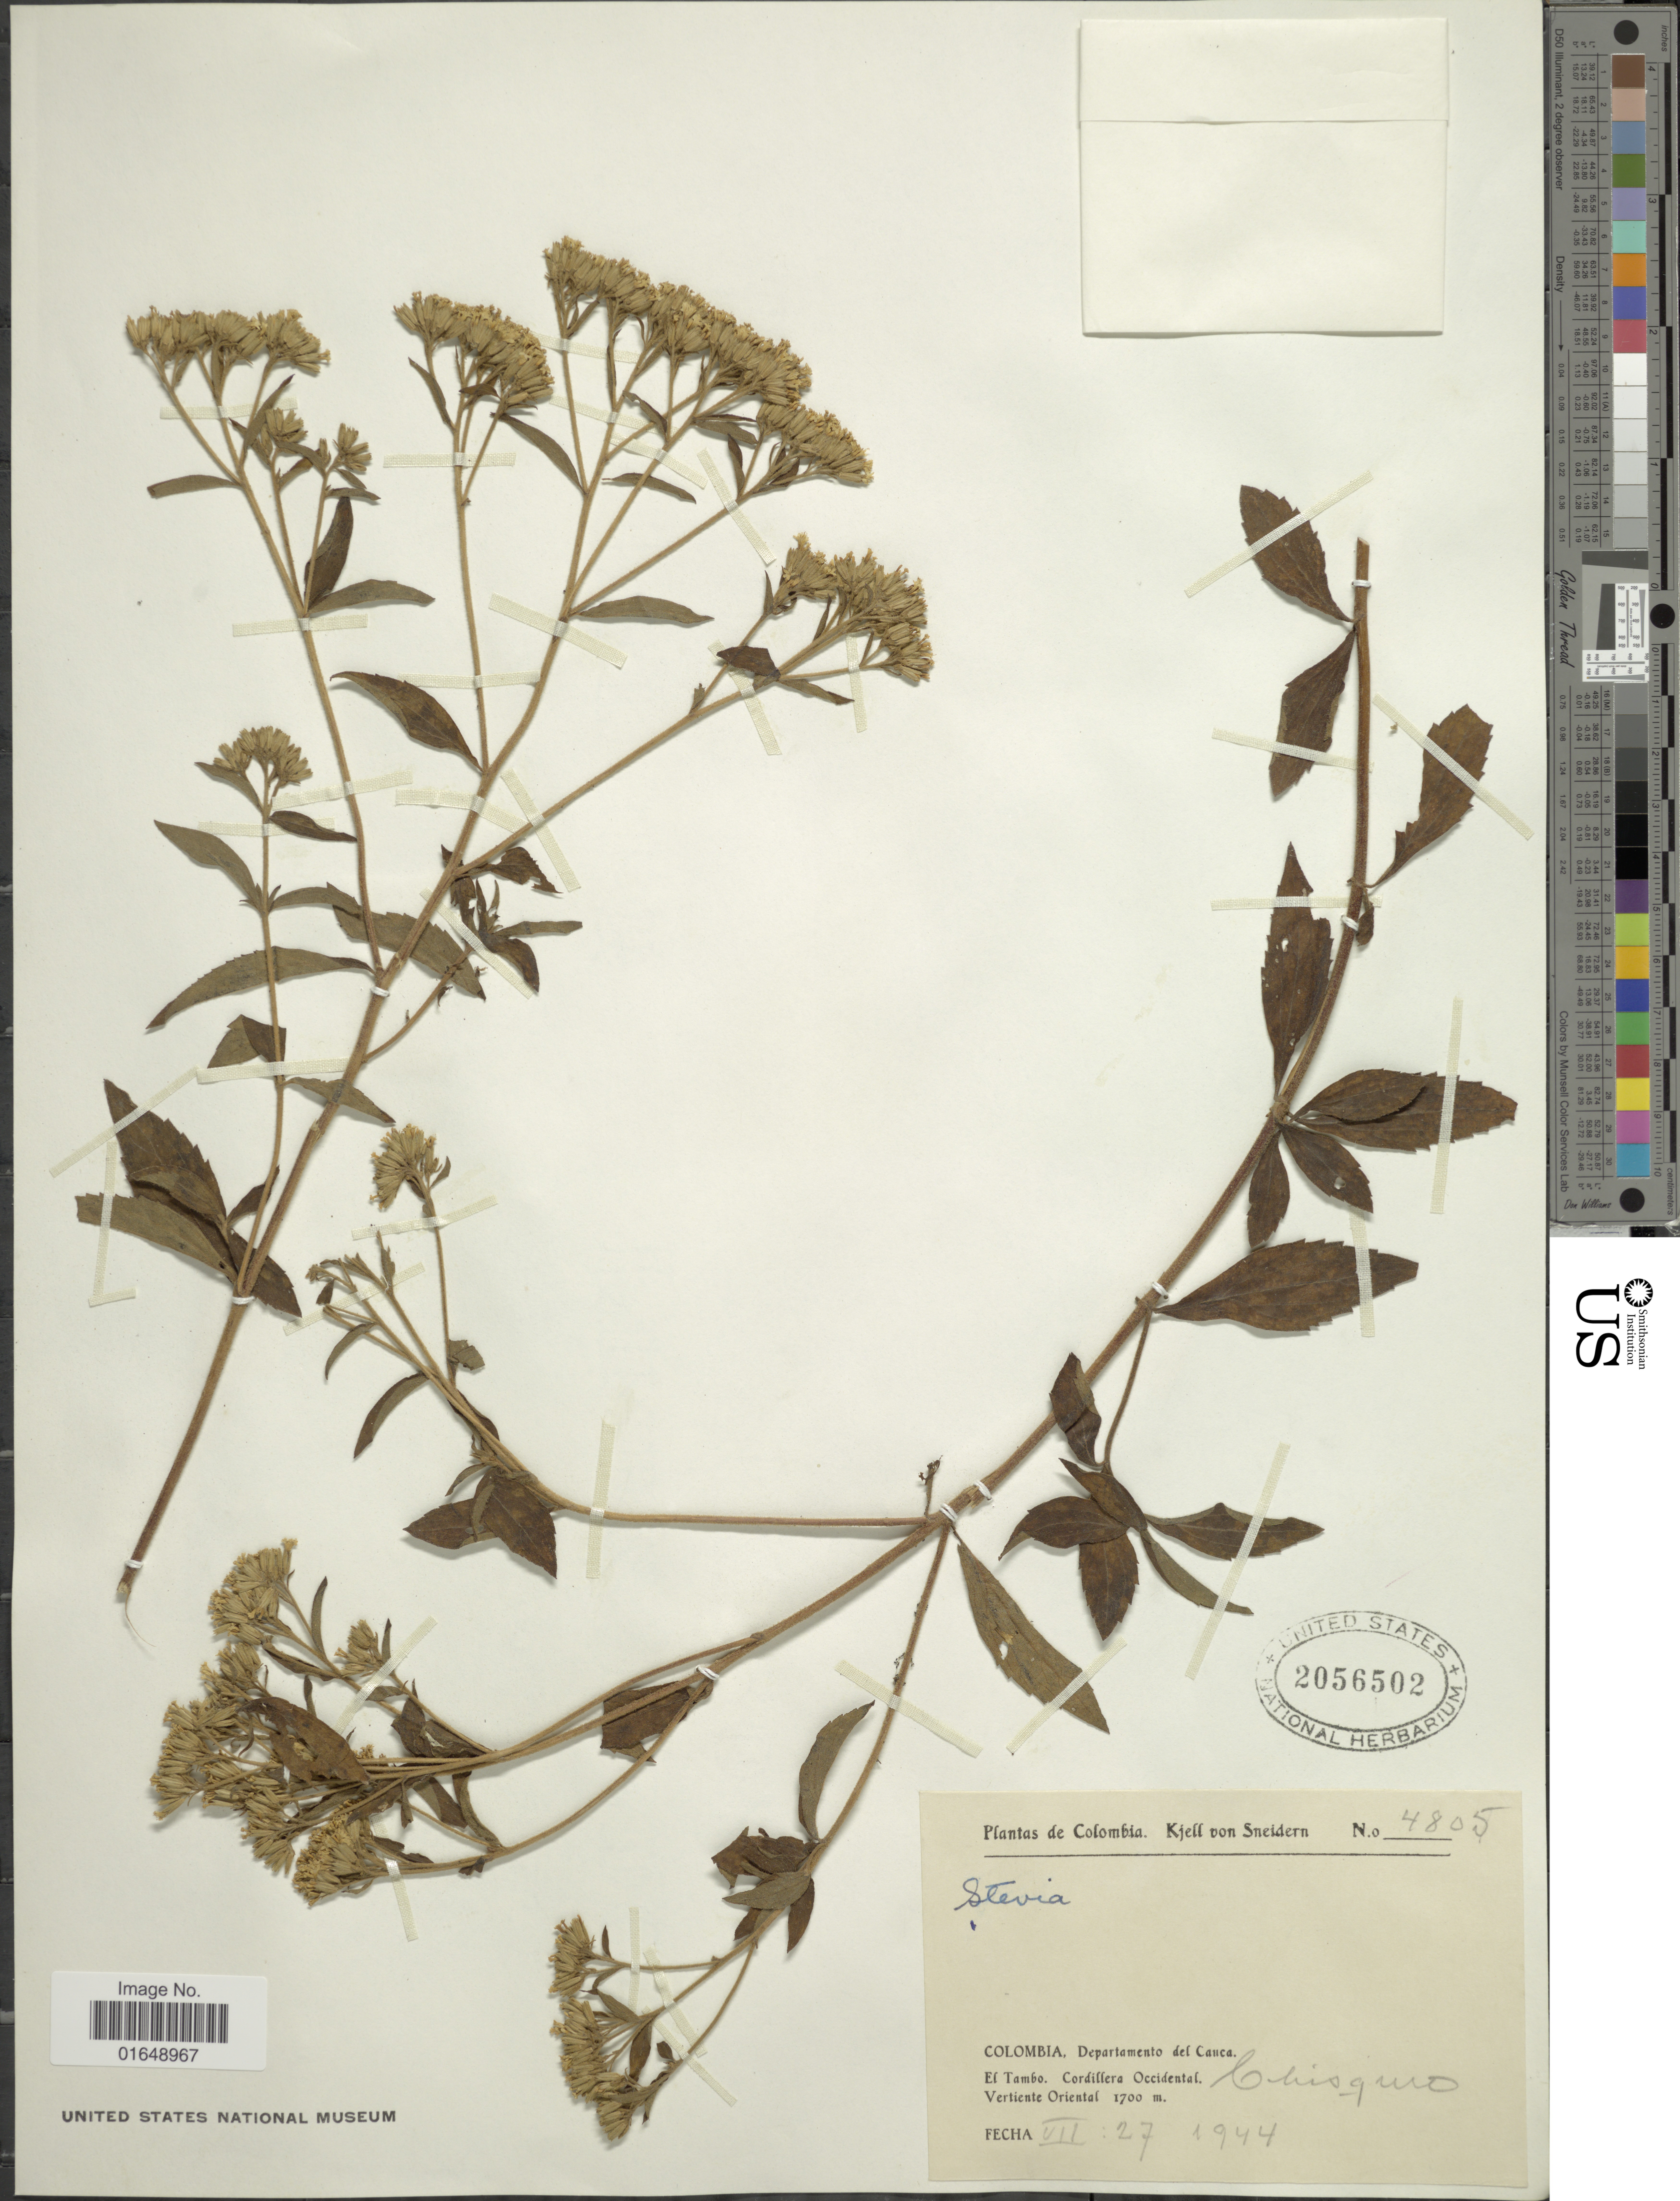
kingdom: Plantae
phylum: Tracheophyta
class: Magnoliopsida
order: Asterales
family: Asteraceae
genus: Stevia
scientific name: Stevia sp.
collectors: K. von Sneidern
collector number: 4805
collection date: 1944-07-27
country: Colombia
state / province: Valle del Cauca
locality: El Tambo, Cordilera Occidental, Vertiente Oriental, Chisquro.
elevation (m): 1700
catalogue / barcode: US 2056502